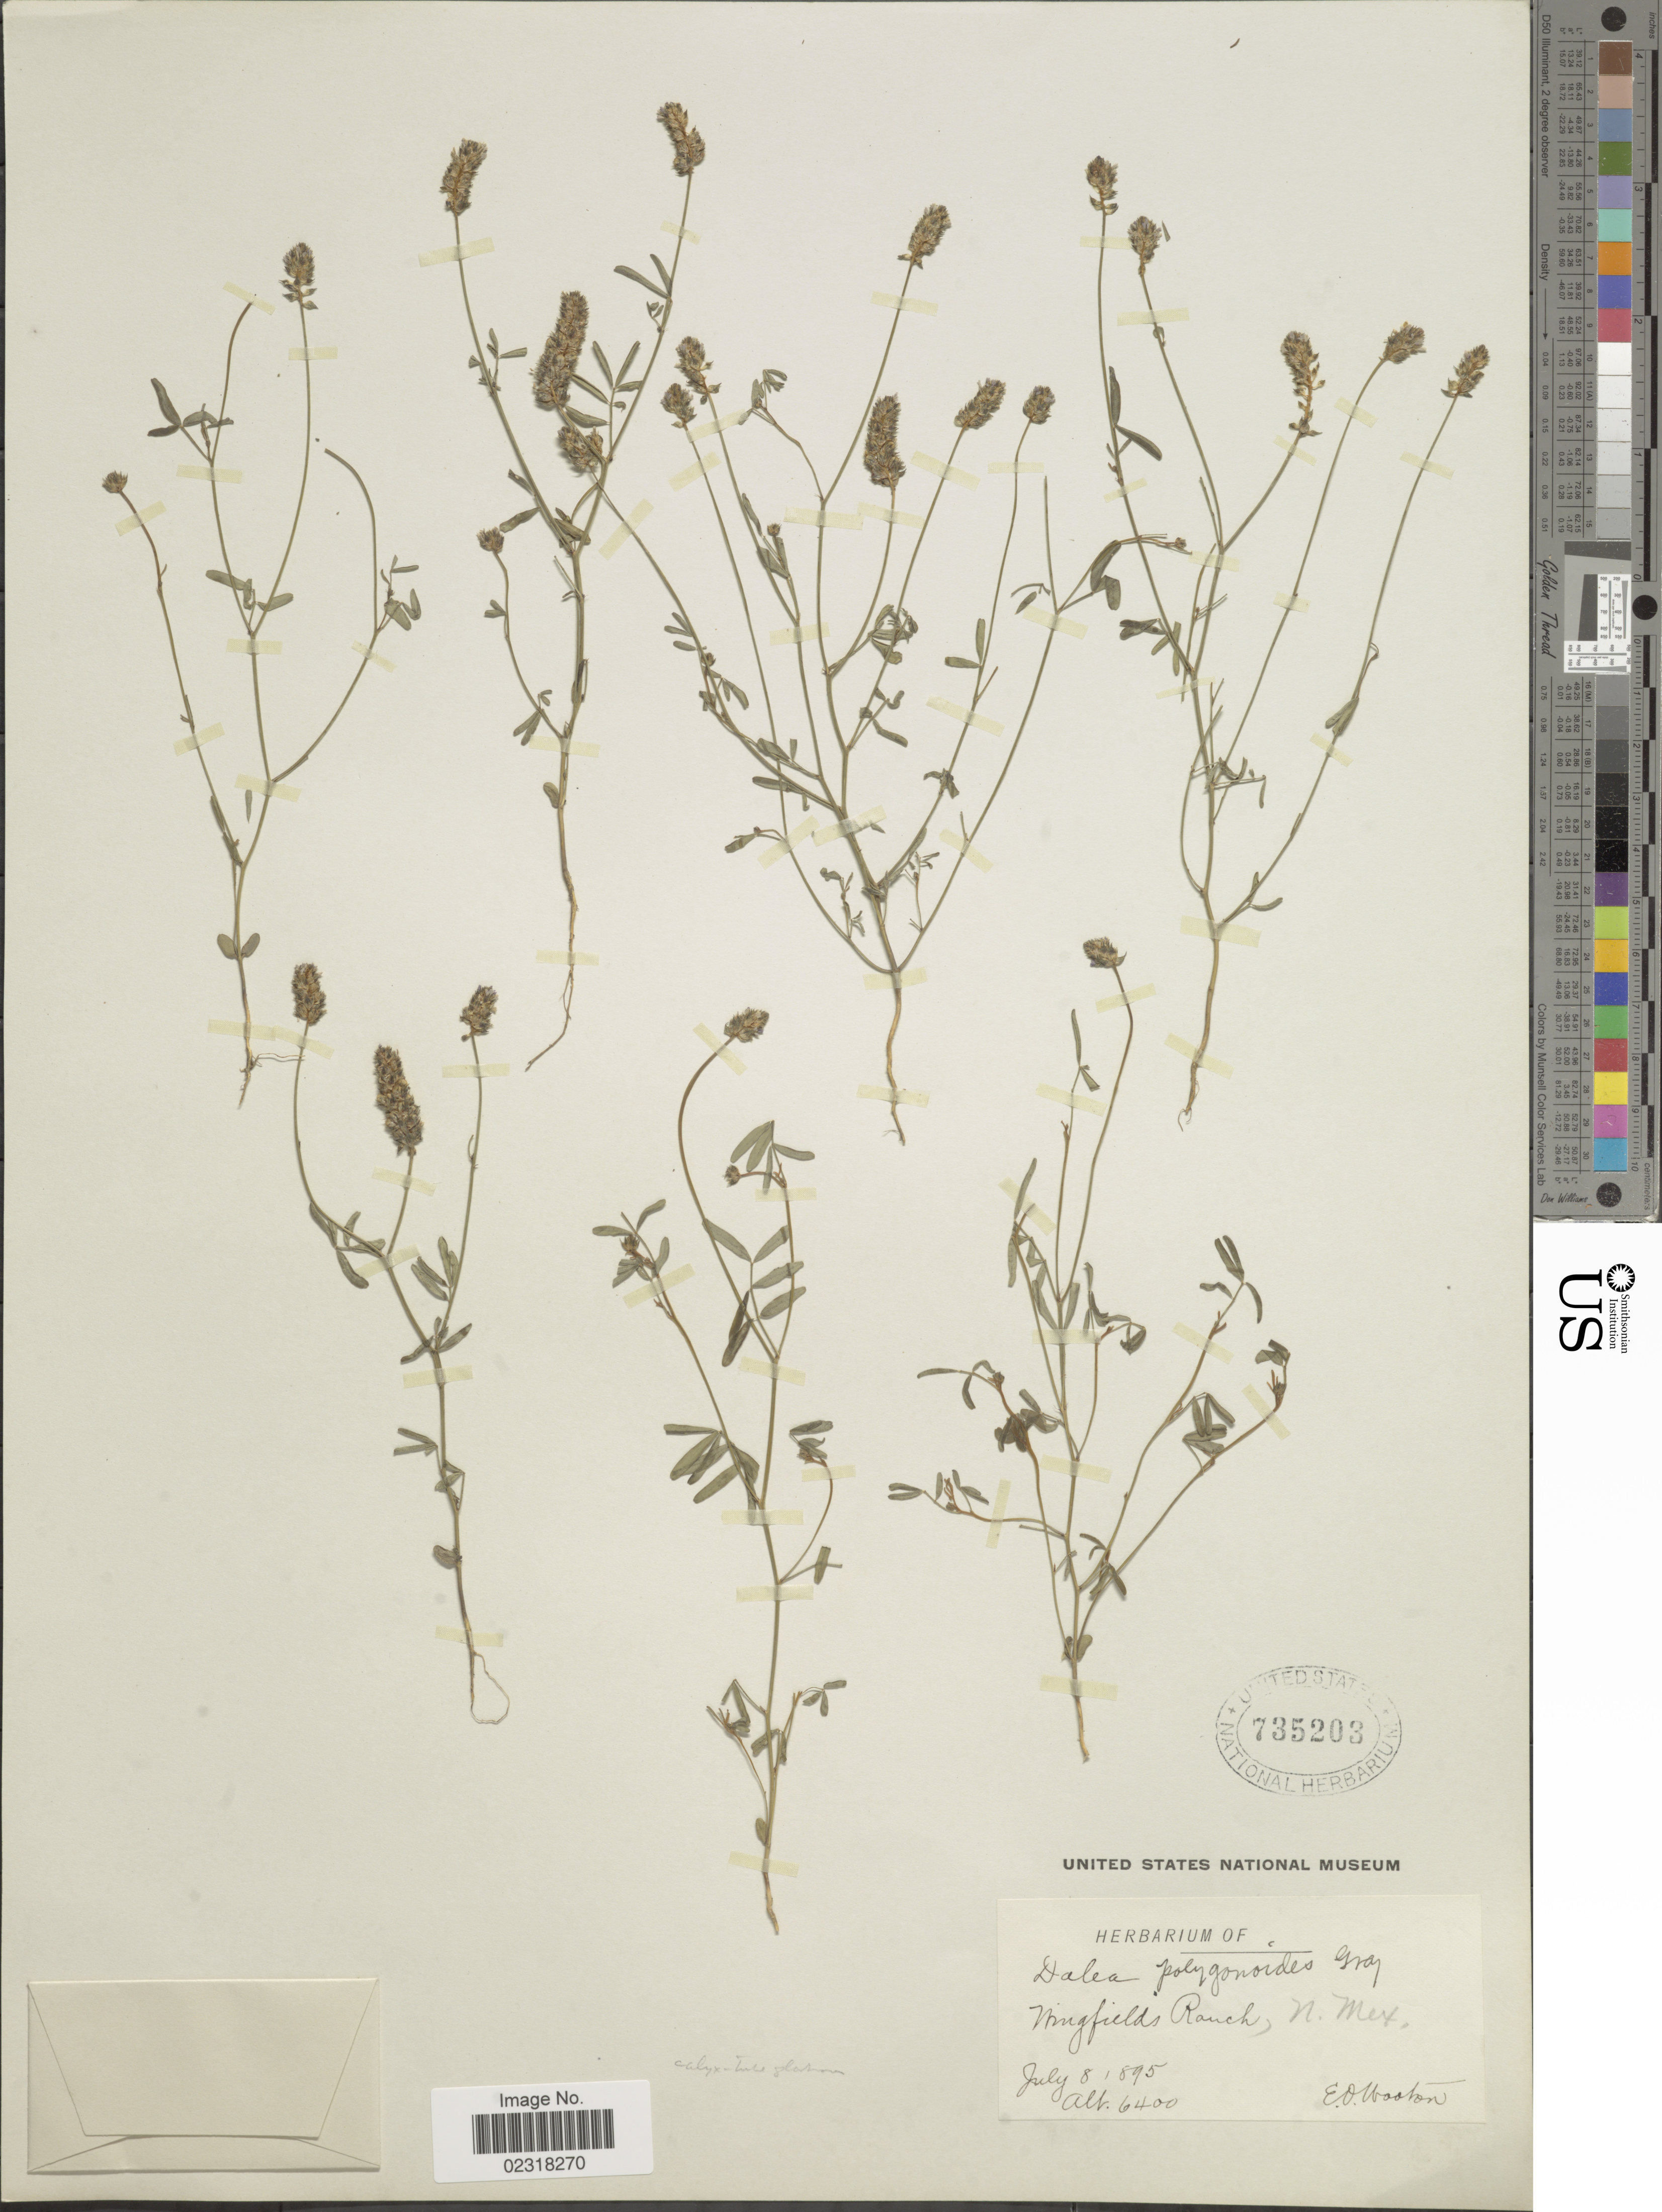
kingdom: Plantae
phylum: Tracheophyta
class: Magnoliopsida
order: Fabales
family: Fabaceae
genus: Dalea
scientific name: Dalea polygonoides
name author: A. Gray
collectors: E. O. Wooton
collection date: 1895-07-08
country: United States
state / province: New Mexico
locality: Ningfields Ranch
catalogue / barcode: US 735203